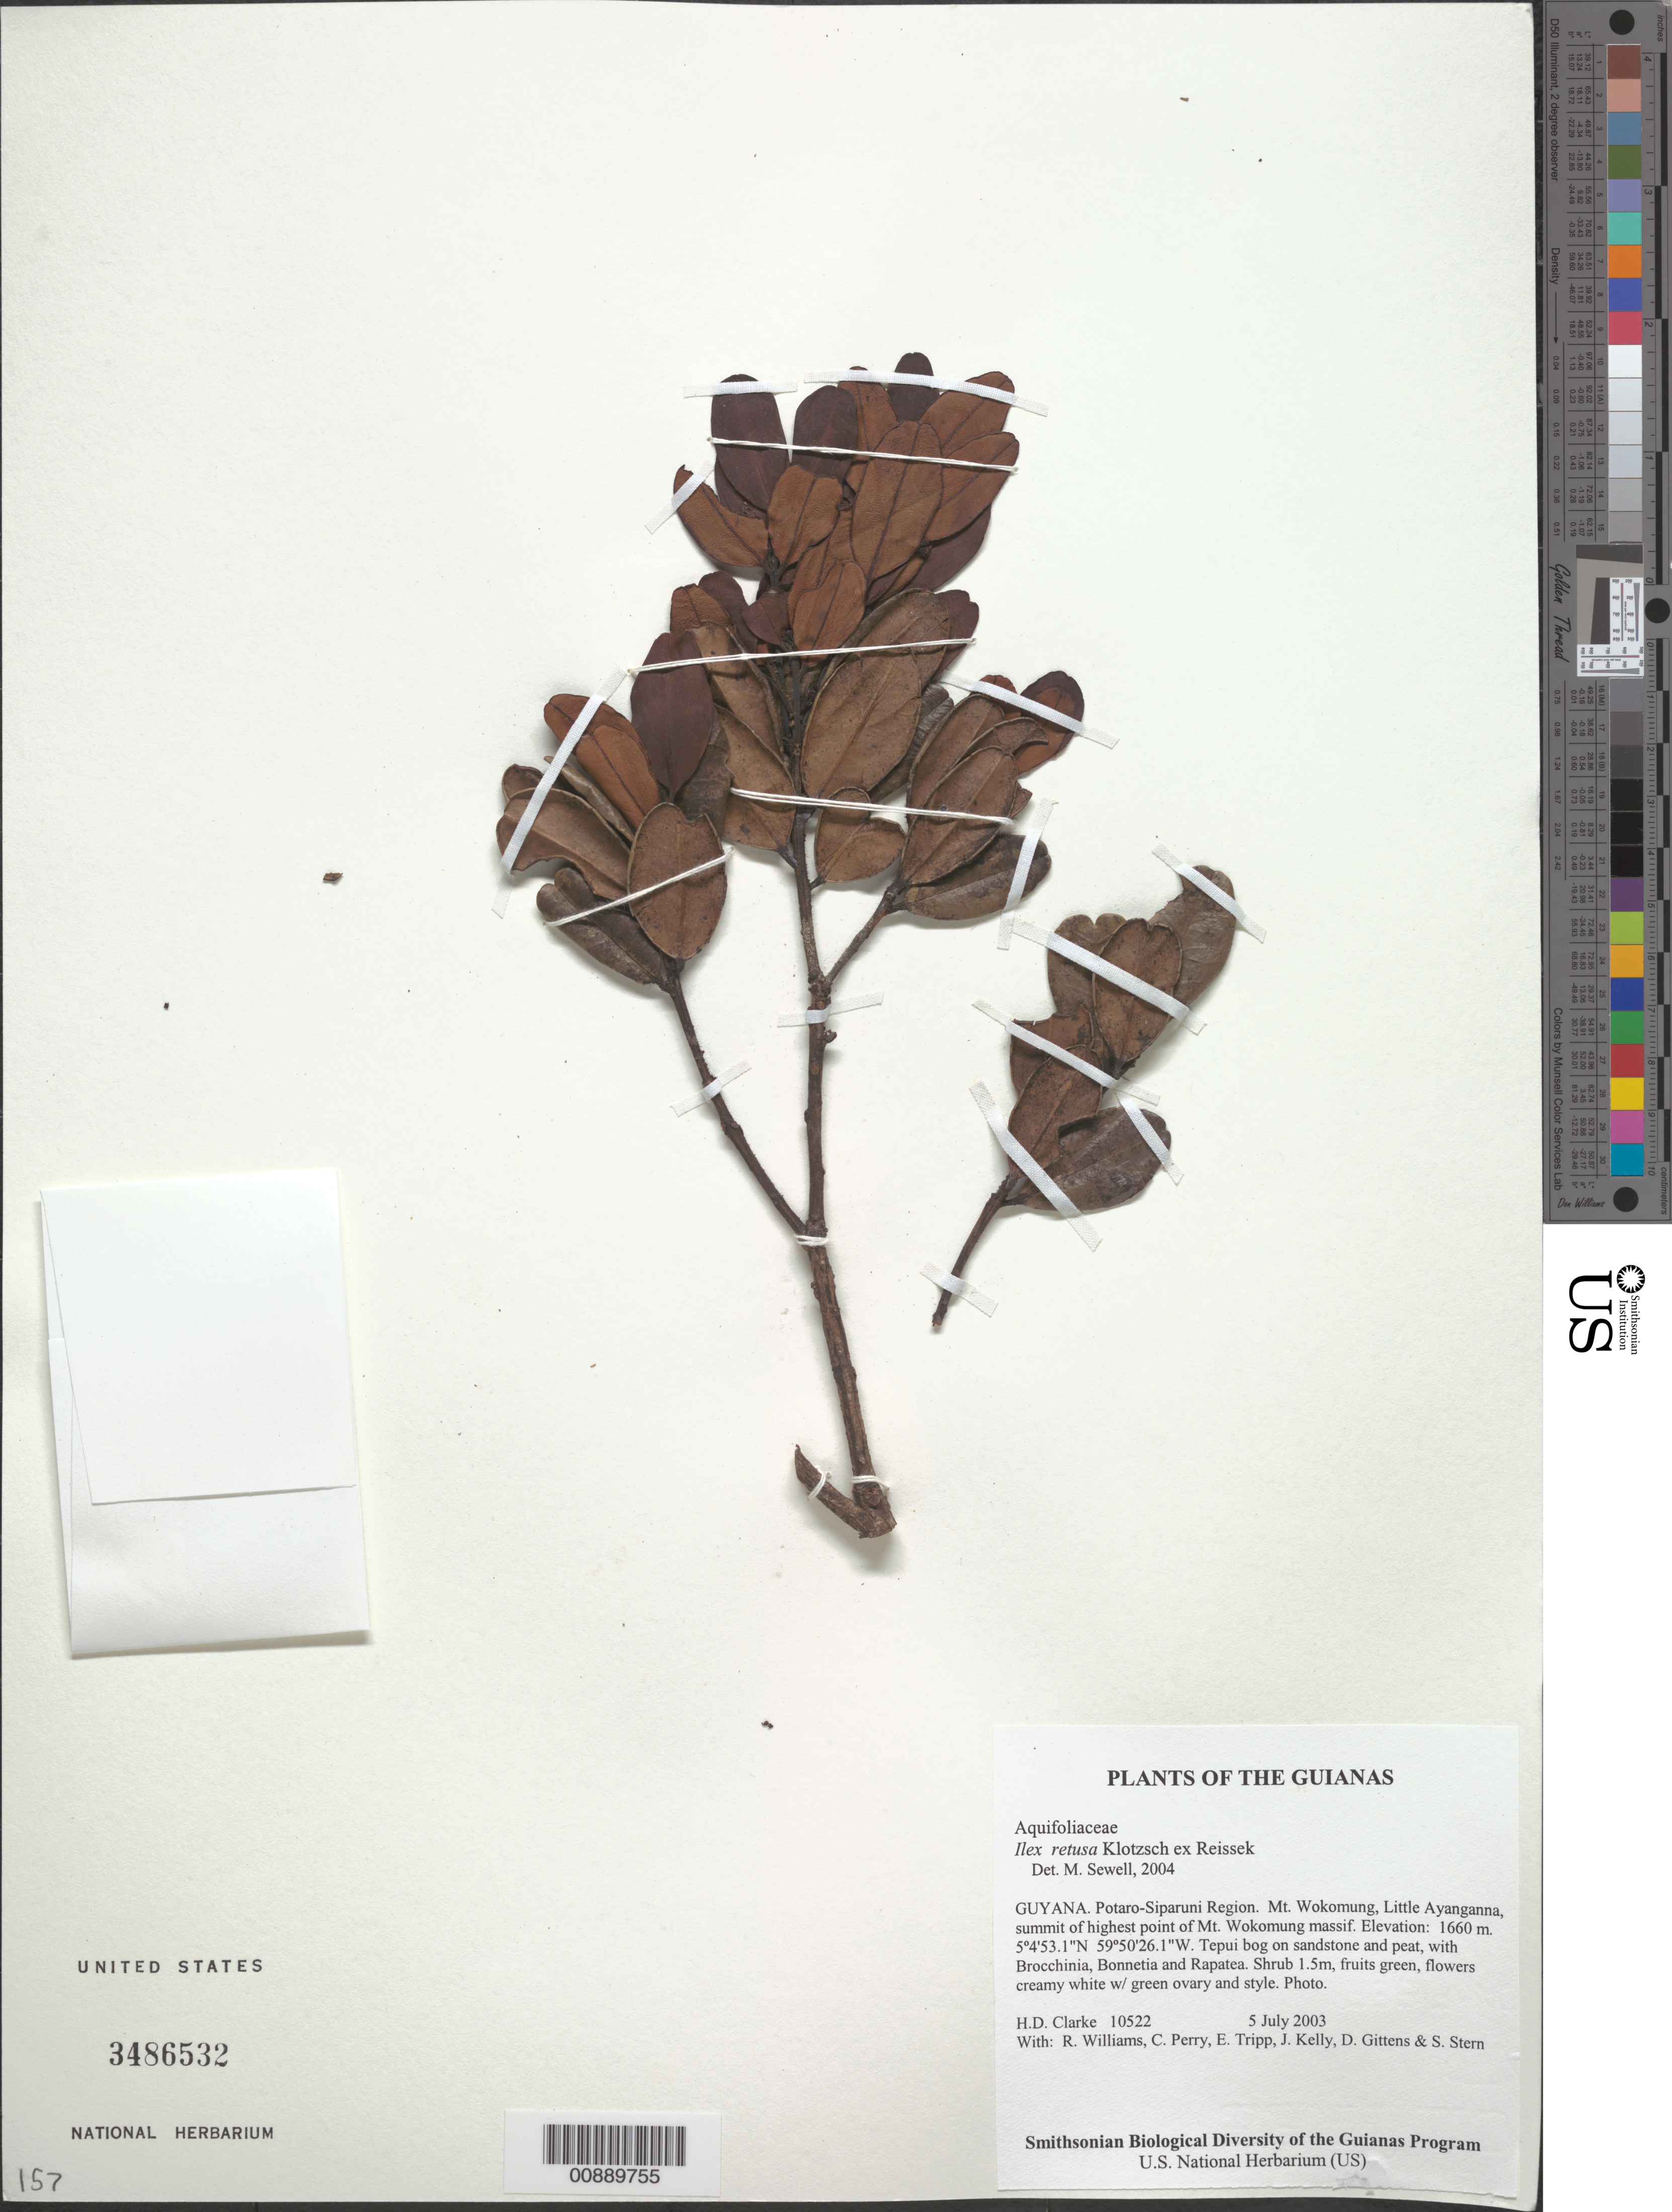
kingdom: Plantae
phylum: Tracheophyta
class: Magnoliopsida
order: Aquifoliales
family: Aquifoliaceae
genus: Ilex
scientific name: Ilex retusa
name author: Klotzsch ex Reissek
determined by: Sewell, M.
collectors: H. D. Clarke, R. Williams, C. Perry, E. Tripp, J. Kelly, D. Gittens & S. R. Stern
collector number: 10522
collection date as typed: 5 July 2003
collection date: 2003-07-05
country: Guyana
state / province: Potaro-Siparuni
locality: Mt. Wokomung, Little Ayanganna, summit of highest point of Mt. Wokomung massif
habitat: Tepui bog on sandstone and peat, with Brocchinia, Bonnetia and Rapatea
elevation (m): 1660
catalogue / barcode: US 3486532